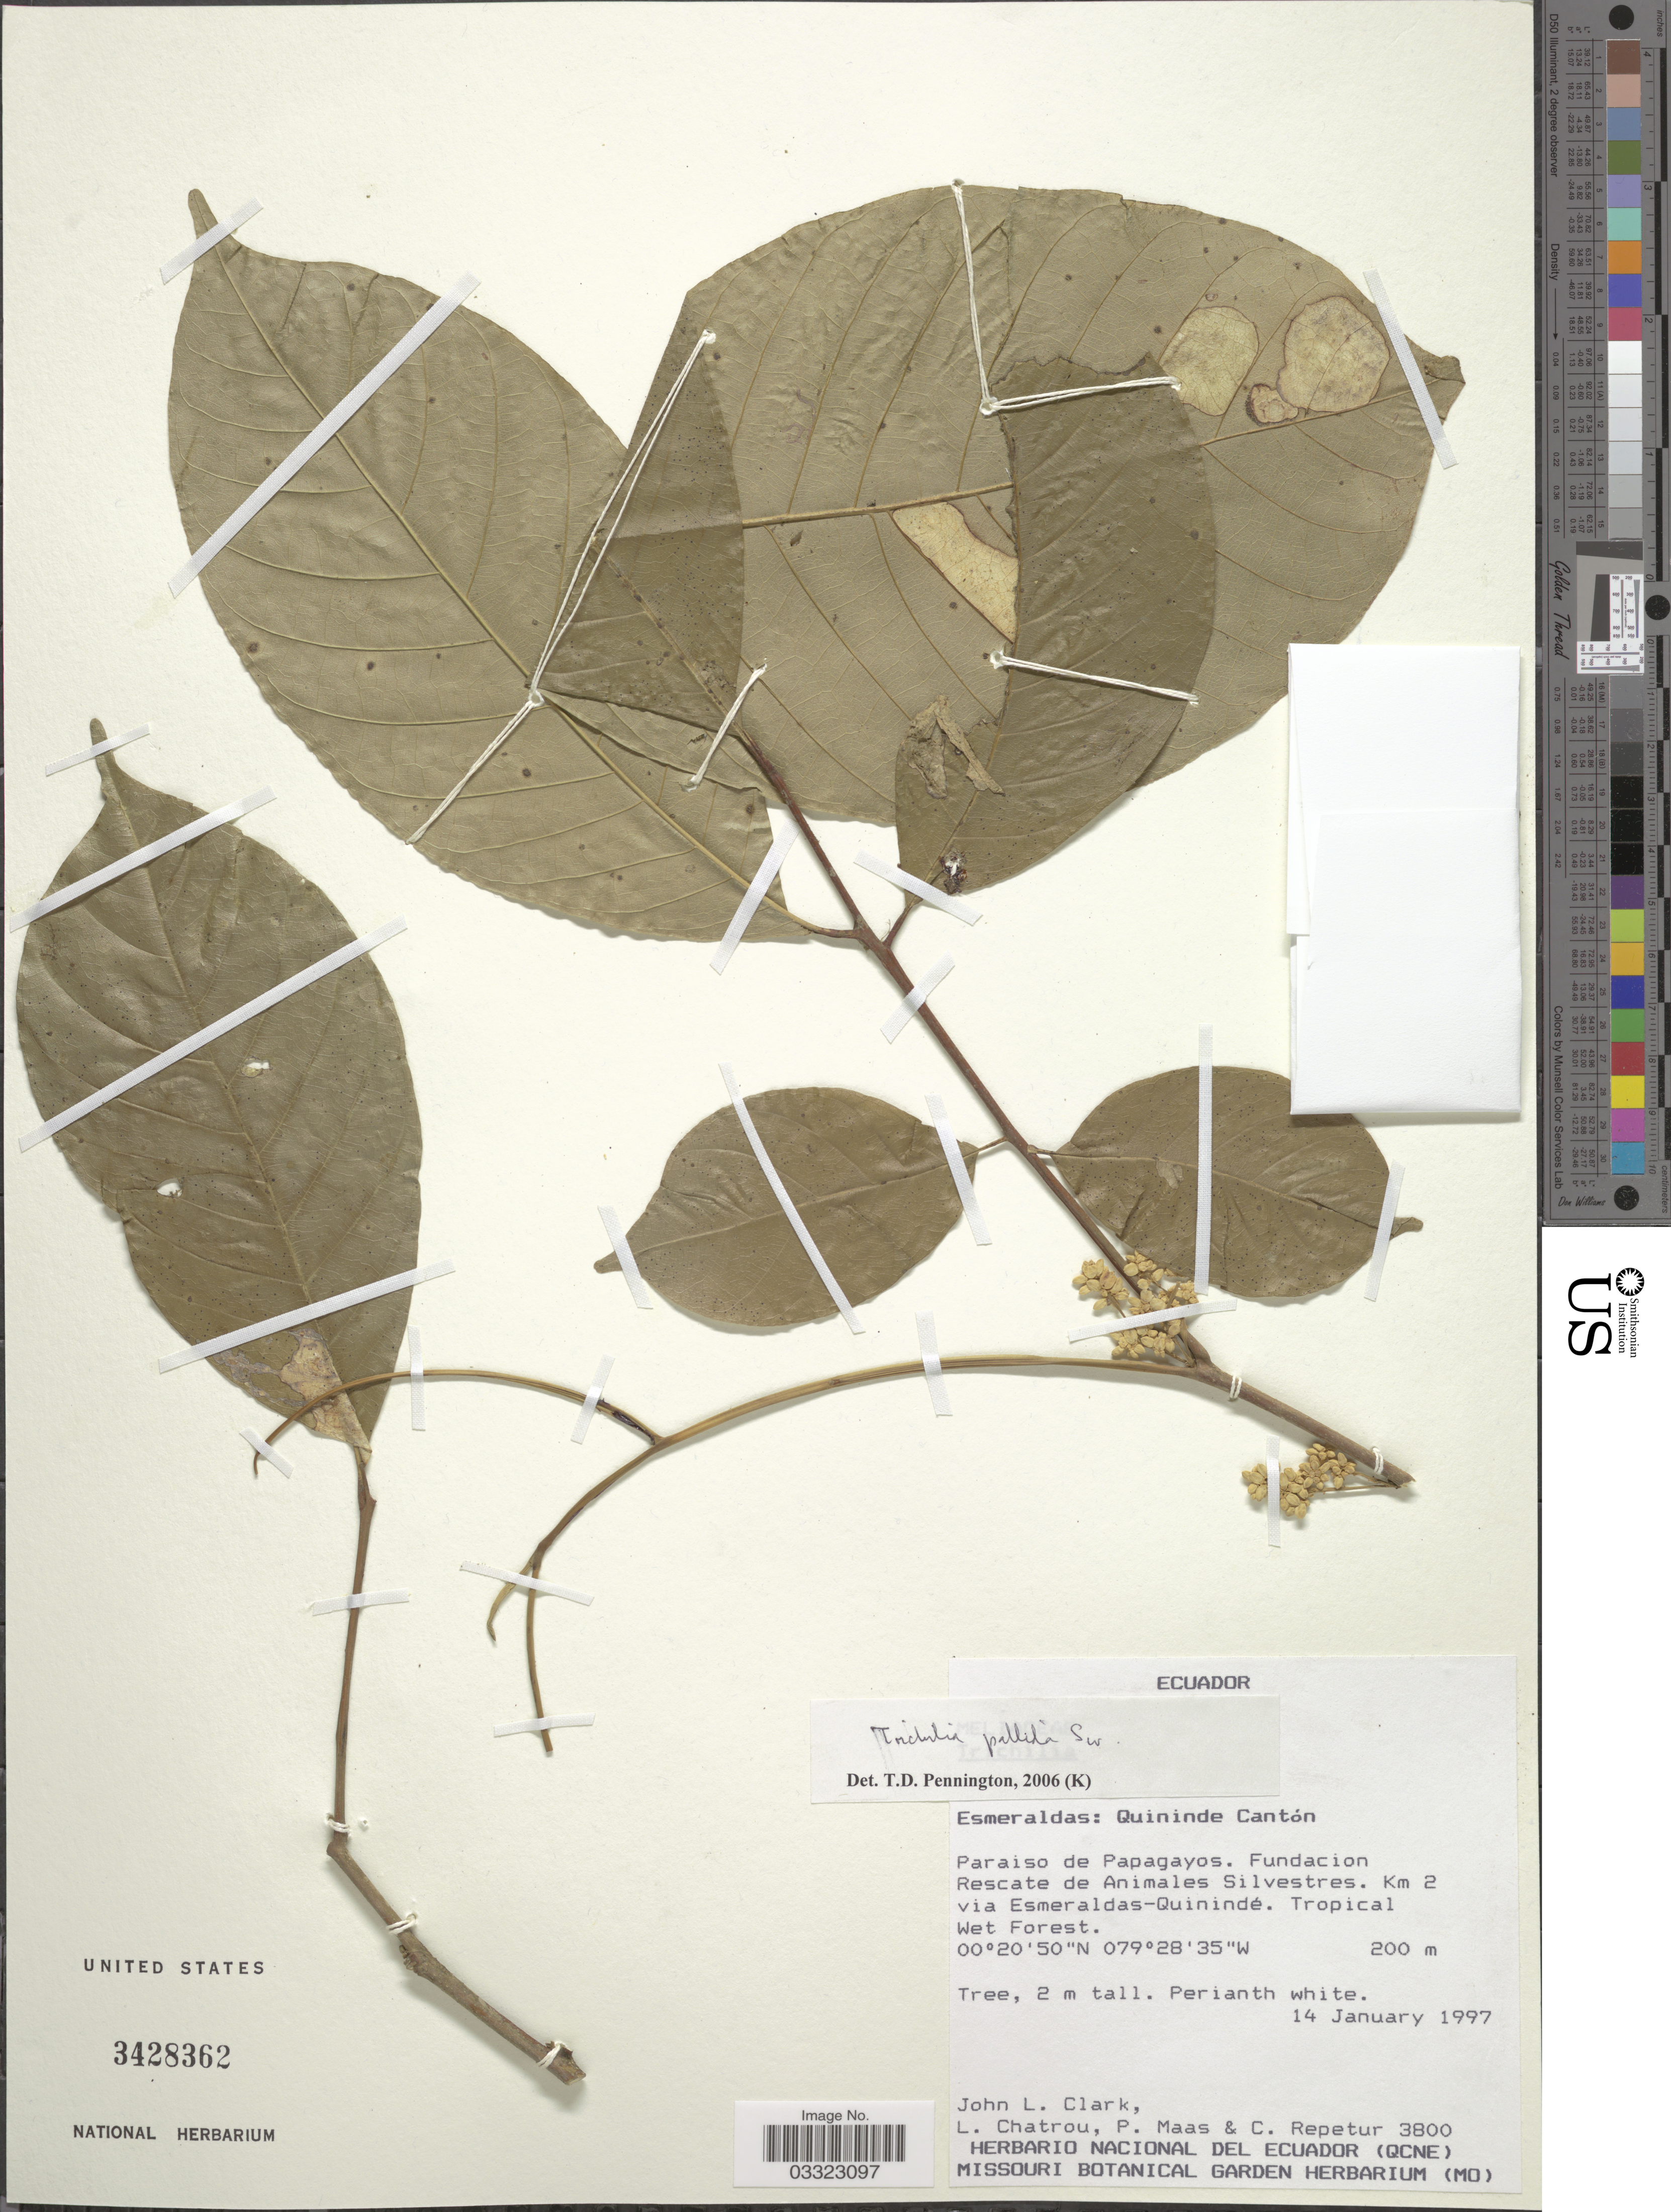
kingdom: Plantae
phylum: Tracheophyta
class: Magnoliopsida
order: Sapindales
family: Meliaceae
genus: Trichilia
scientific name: Trichilia pallida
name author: Sw.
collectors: J. L. Clark, L. W. Chatrou, P. Maas & C. Repetur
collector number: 3800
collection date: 1997-01-14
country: Ecuador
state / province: Esmeraldas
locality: Quininde Cantón, Paraiso de Papagayos. Fundacion Rescate de Animales Silvestres. Km 2 via Esmeraldas-Quinindé. Tropical Wet Forest.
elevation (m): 200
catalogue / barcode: US 3428362